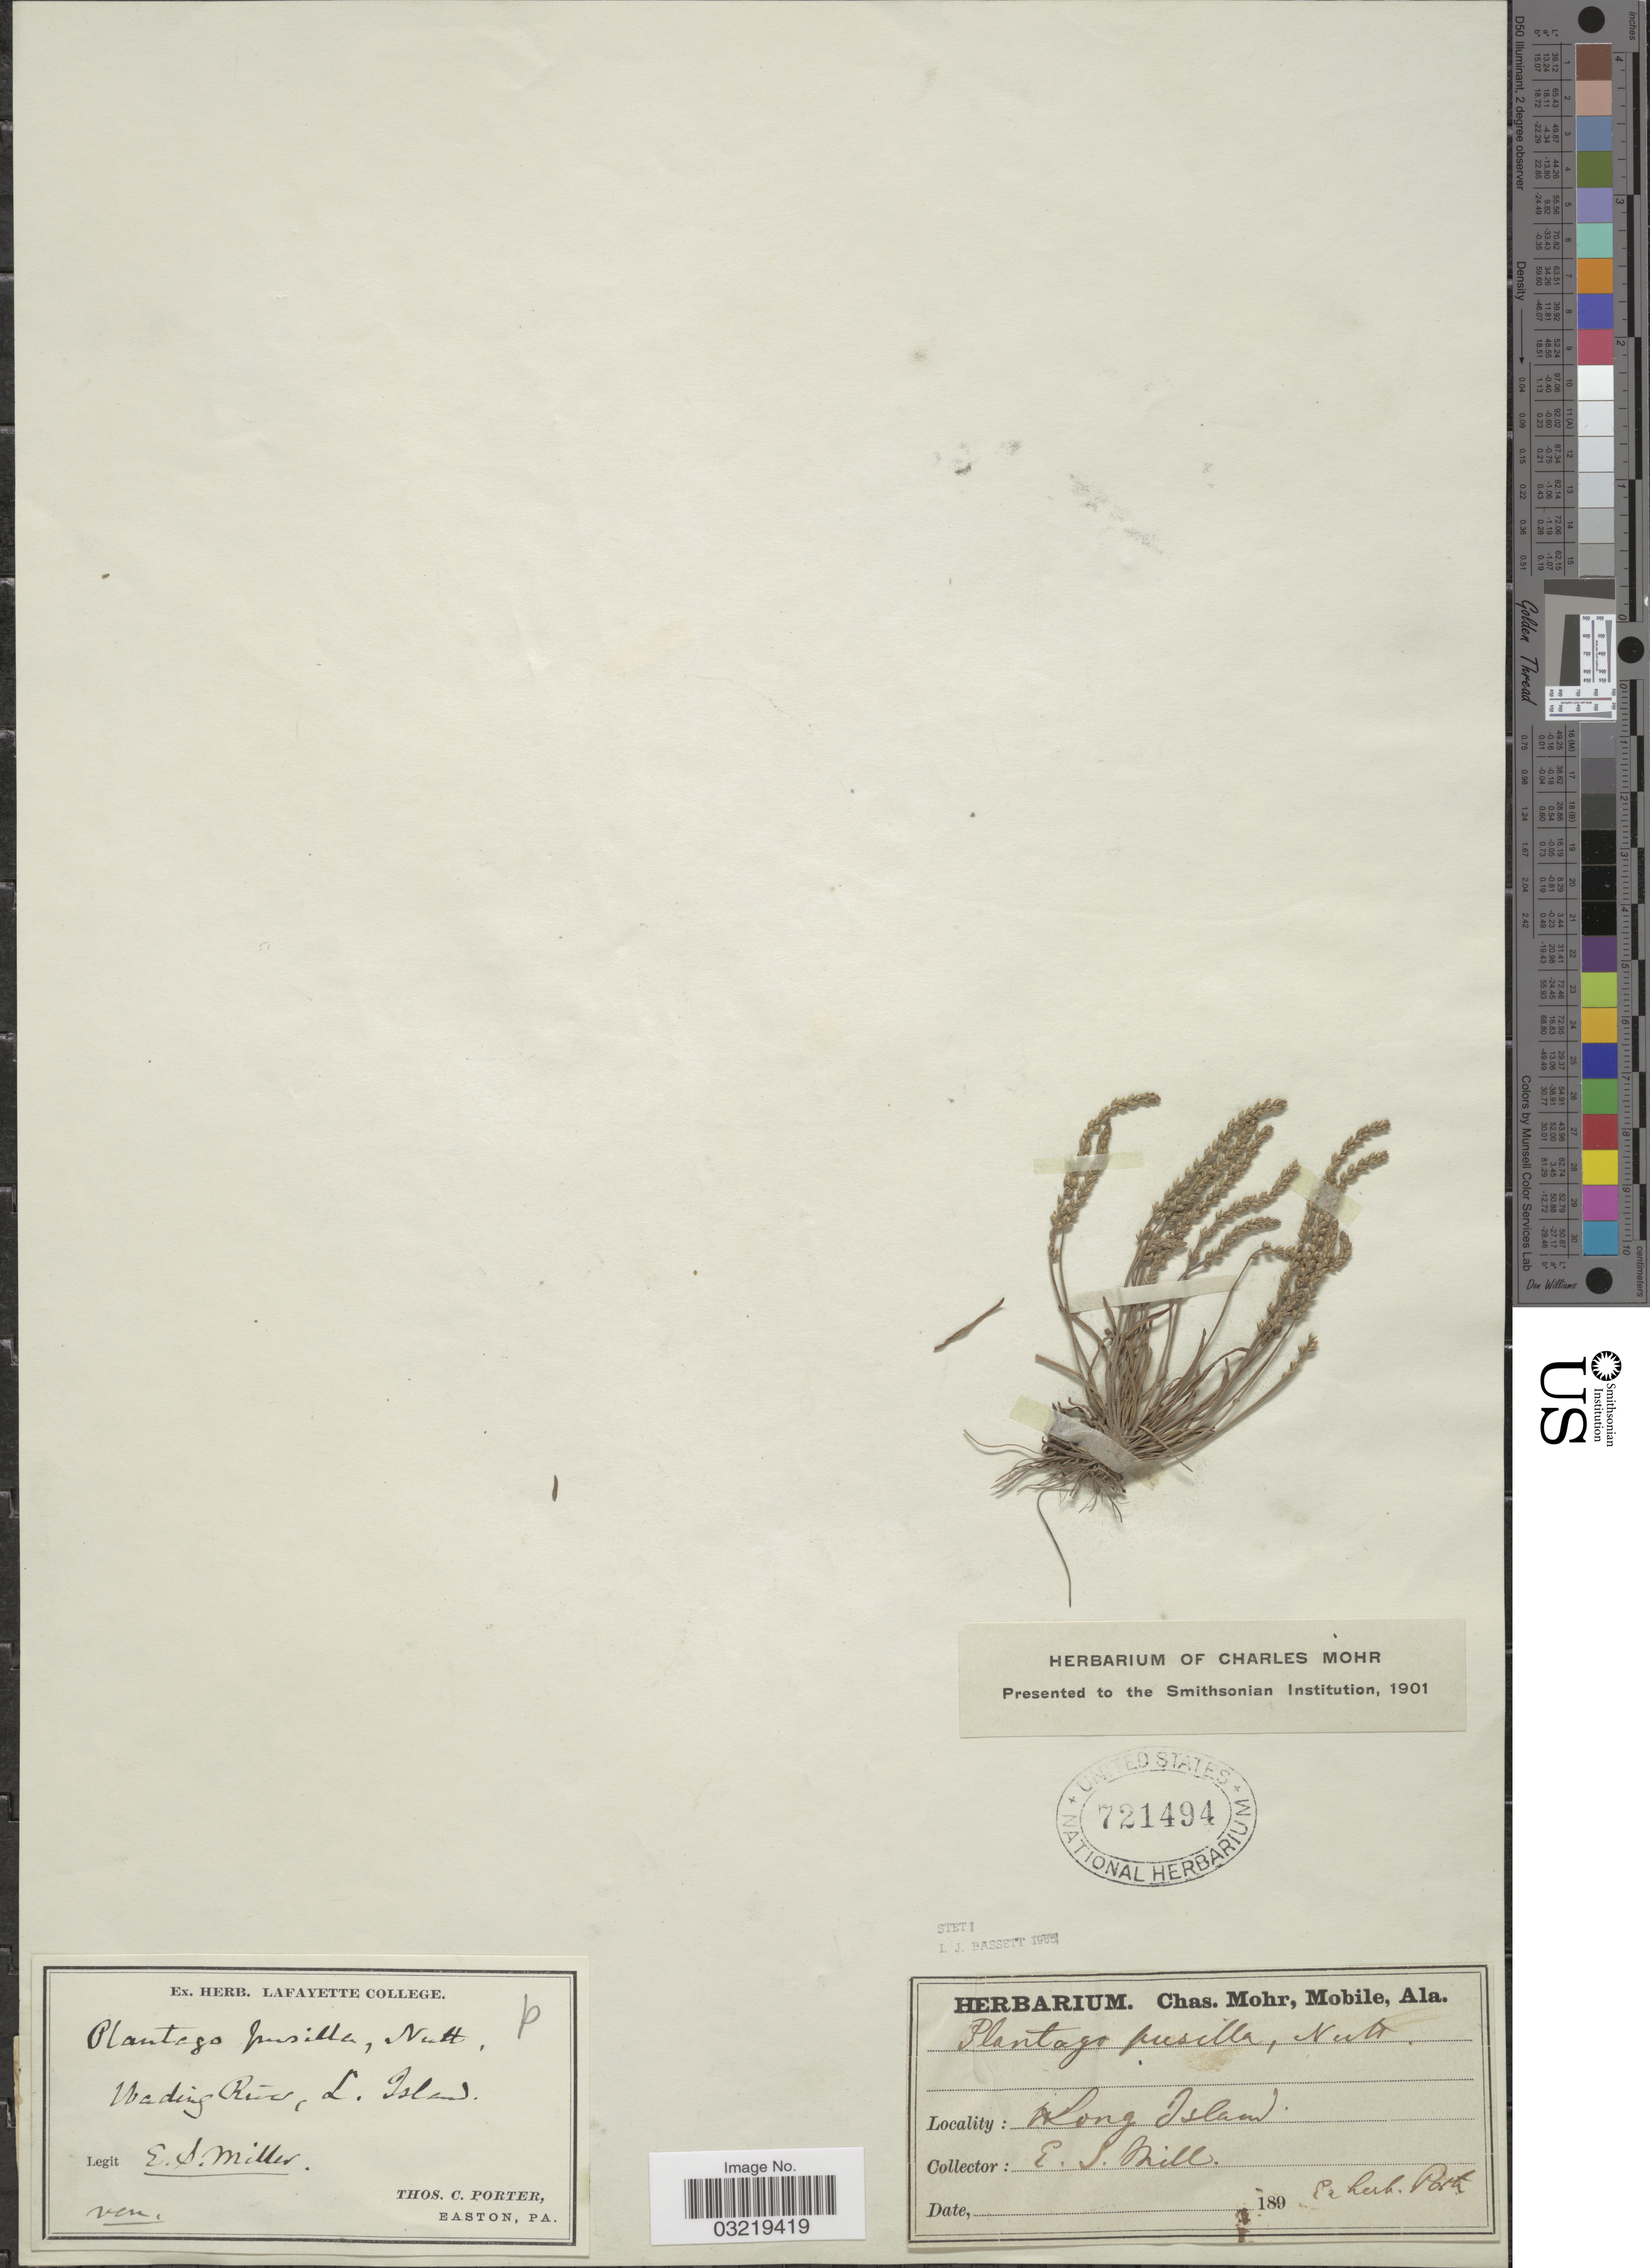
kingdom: Plantae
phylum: Tracheophyta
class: Magnoliopsida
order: Lamiales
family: Plantaginaceae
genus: Plantago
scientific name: Plantago pusilla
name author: Nutt.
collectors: E. S. Miller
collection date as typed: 189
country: United States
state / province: New York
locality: Wading Riv., Long Island.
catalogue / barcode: US 721494